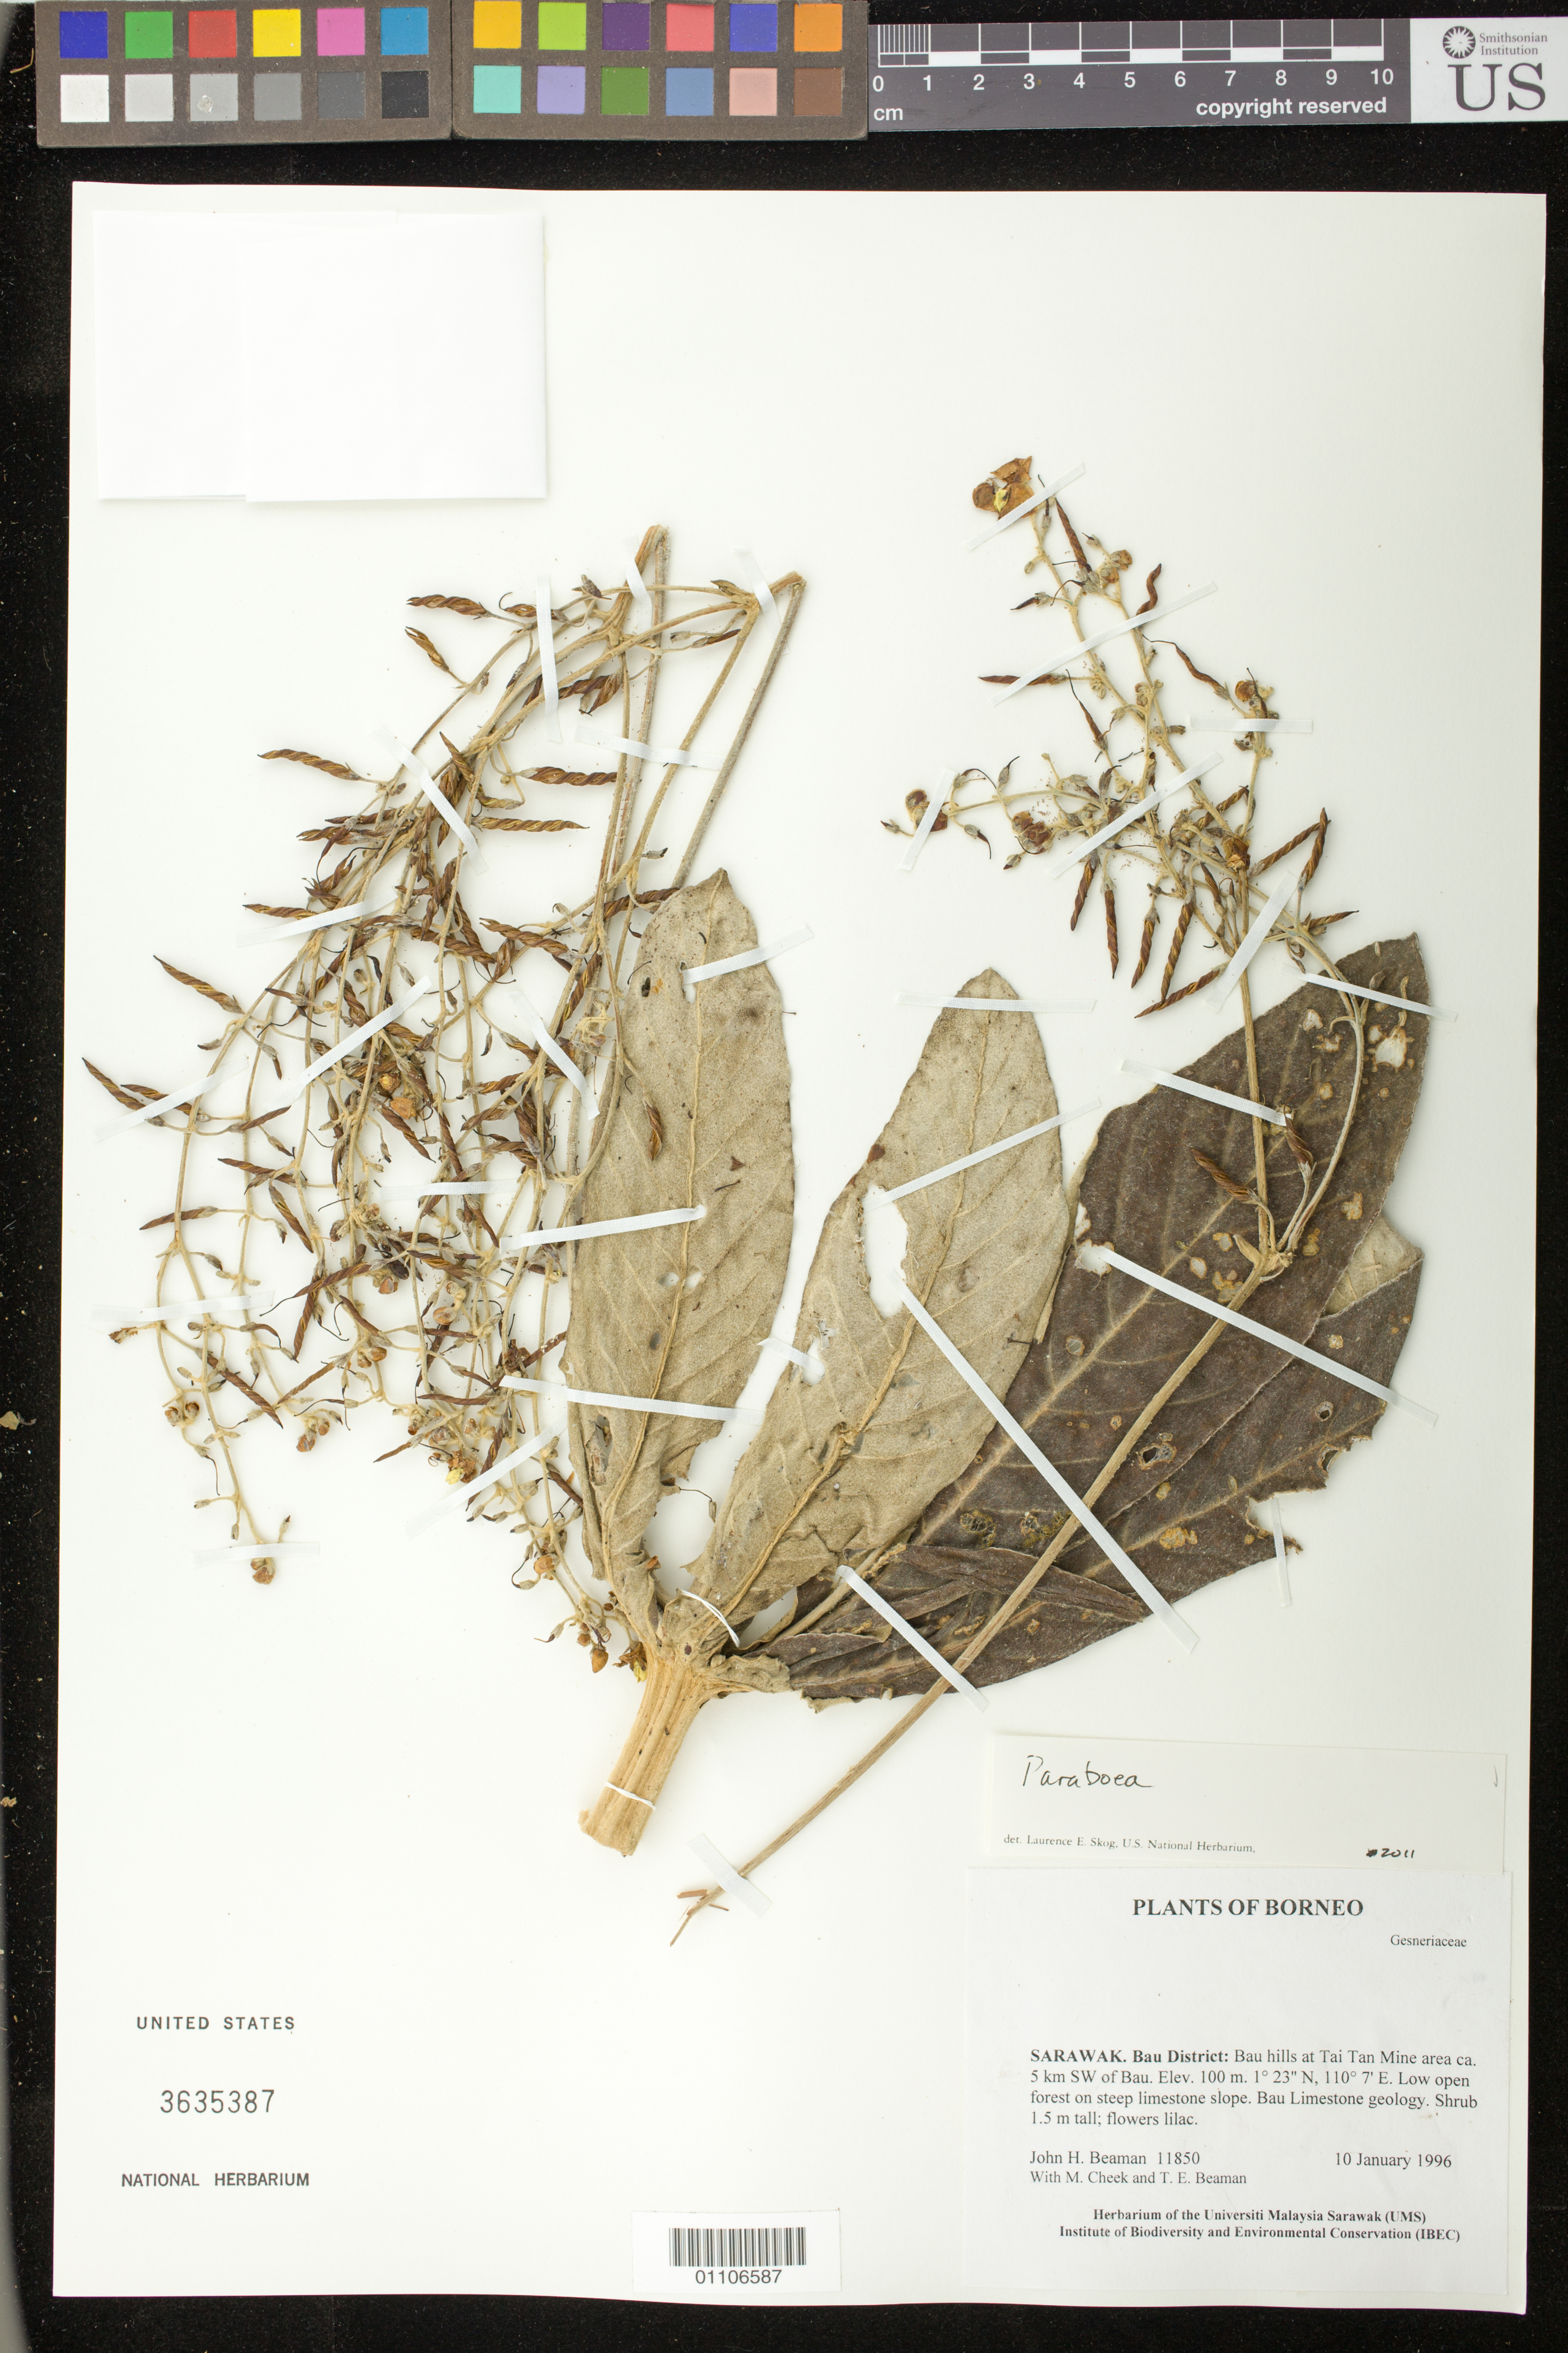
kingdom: Plantae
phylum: Tracheophyta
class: Magnoliopsida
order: Lamiales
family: Gesneriaceae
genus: Paraboea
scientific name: Paraboea sp.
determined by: Skog, Laurence E.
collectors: J. H. Beaman, M. Cheek & T. E. Beaman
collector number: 11850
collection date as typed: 10 Jan 1996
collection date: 1996-01-10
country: Malaysia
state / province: Sarawak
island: Borneo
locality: Bau District: Bau hills at Tai Tan Mine area ca. 5 km SW of Bau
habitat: Low open forest on steep limestone slope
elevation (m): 100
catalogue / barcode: US 3635387